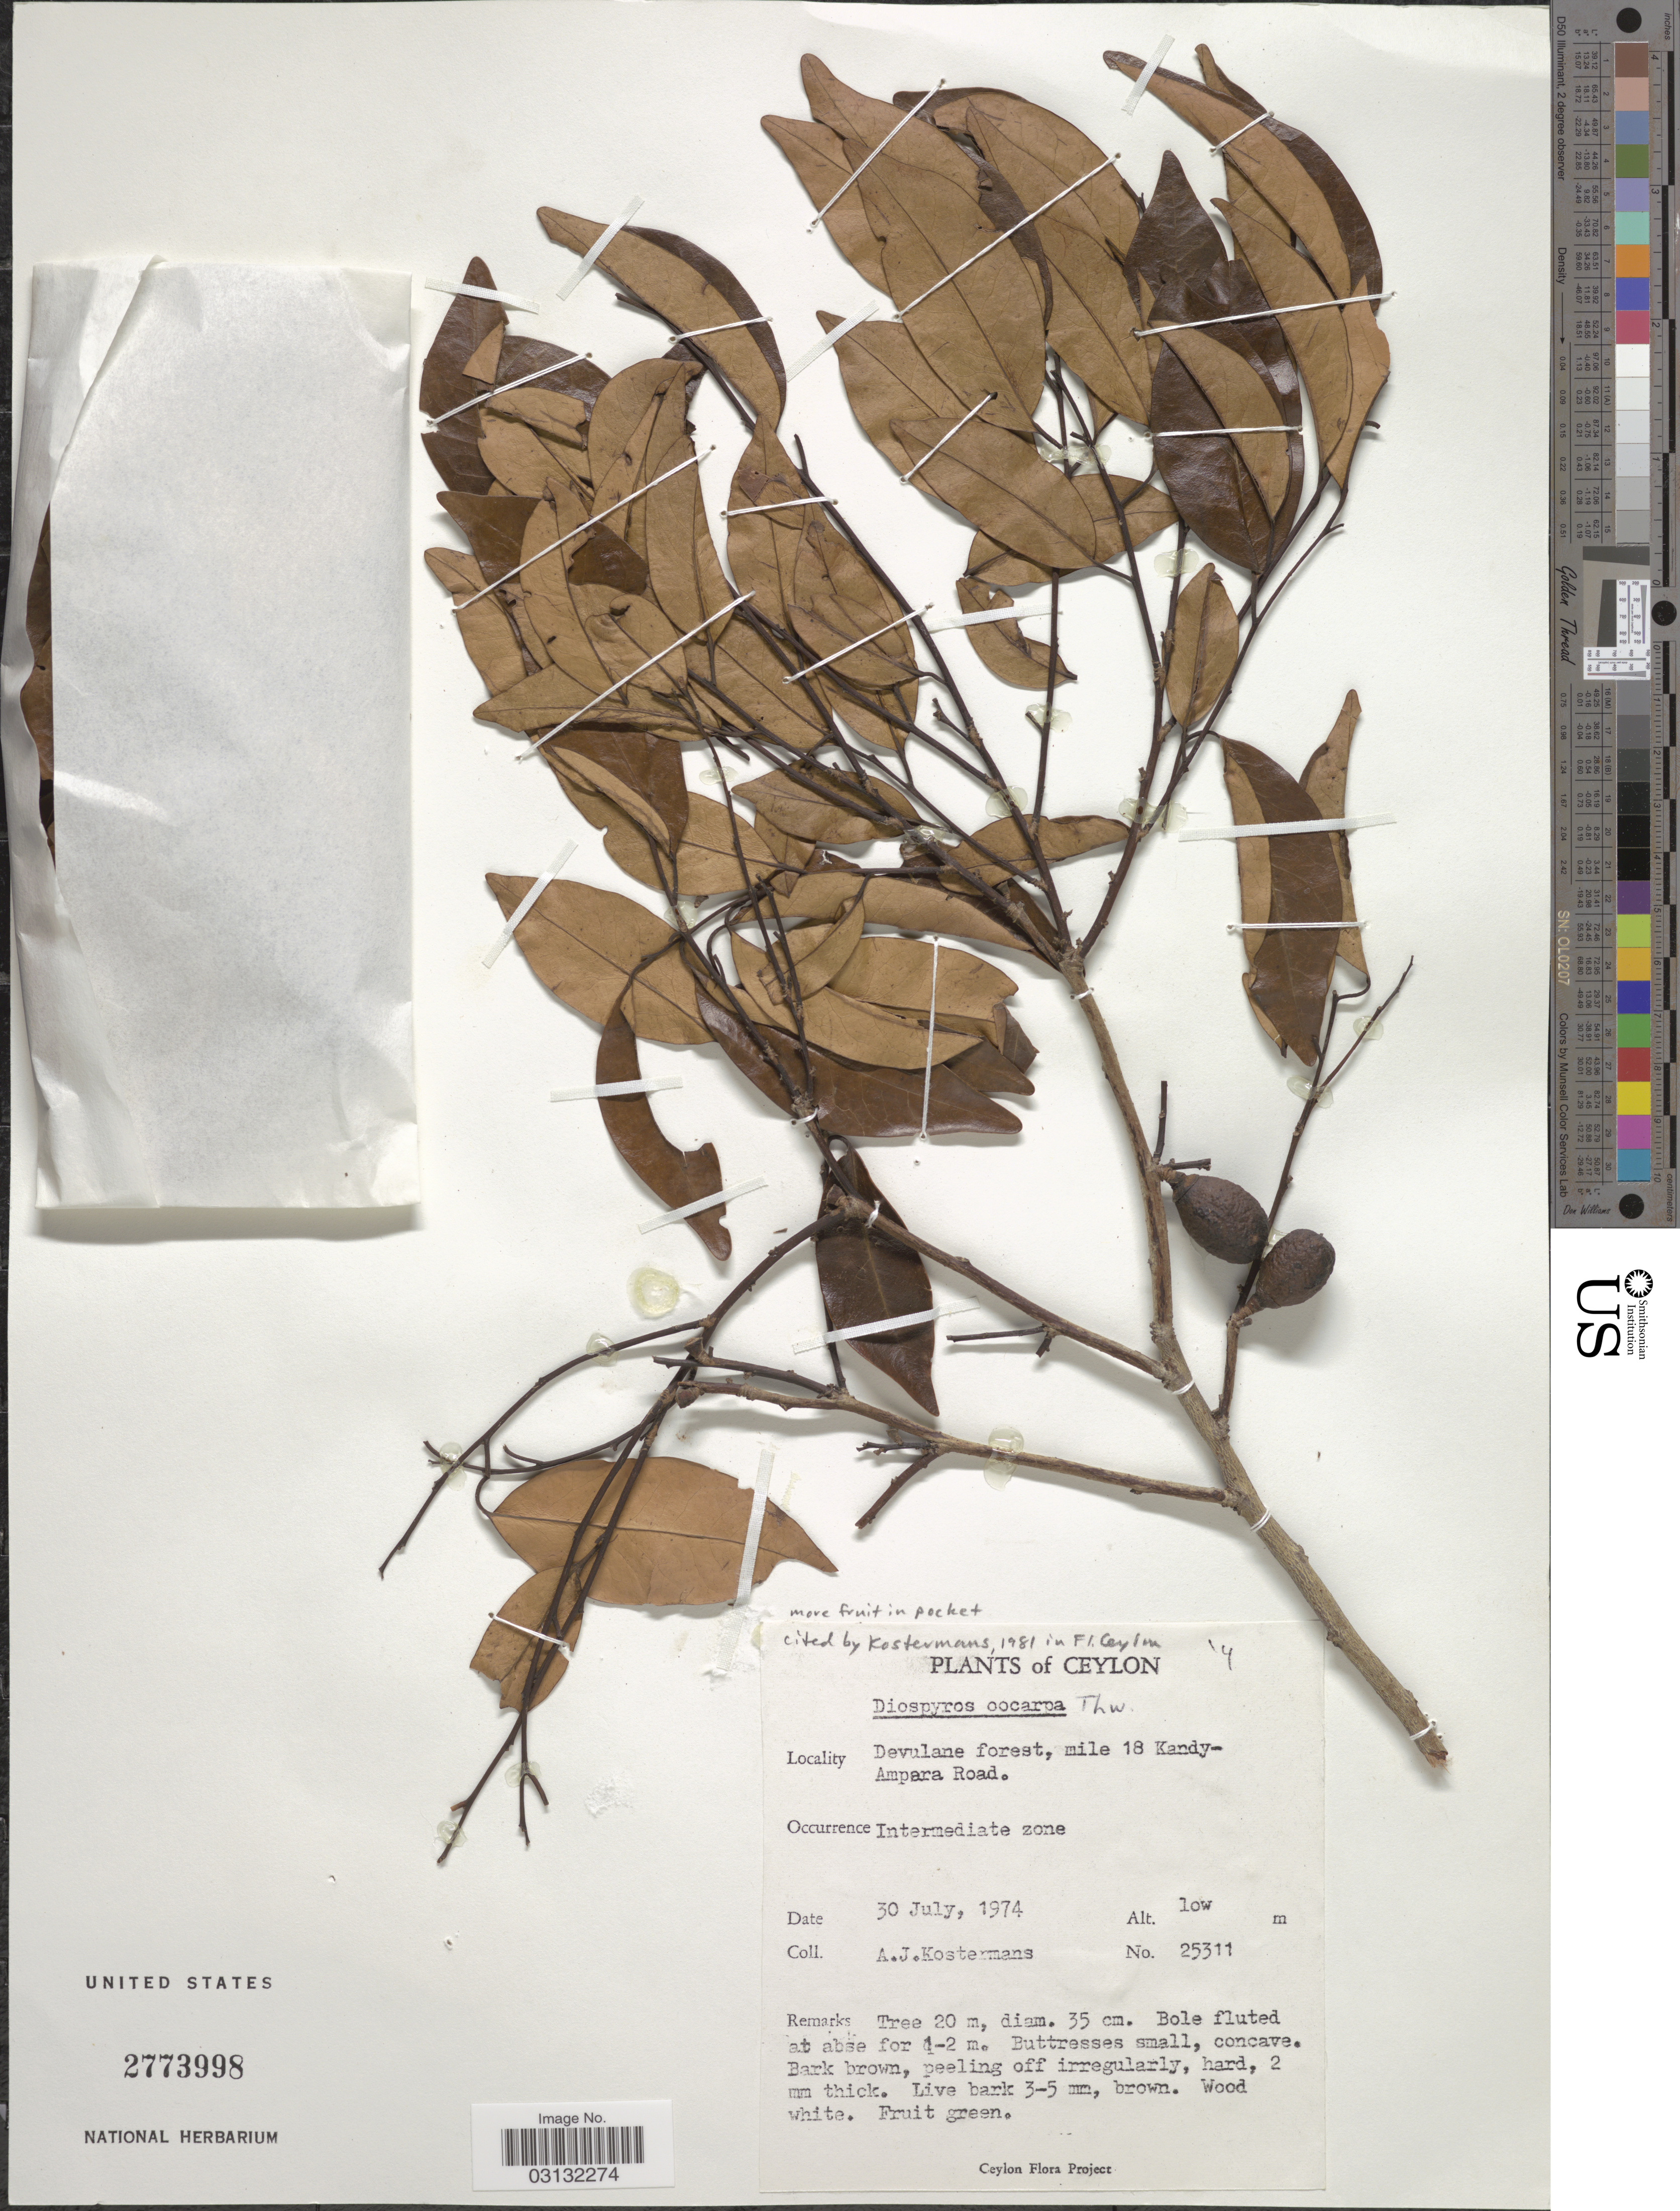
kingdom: Plantae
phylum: Tracheophyta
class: Magnoliopsida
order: Ericales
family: Ebenaceae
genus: Diospyros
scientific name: Diospyros oocarpa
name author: Thwaites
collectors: A. J. G. Kostermans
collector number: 25311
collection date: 1974-07-30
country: Sri Lanka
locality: Ceylon. Devulane forest, mile 18 Kandy-Ampara Road. Intermediate zone.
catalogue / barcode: US 2773998